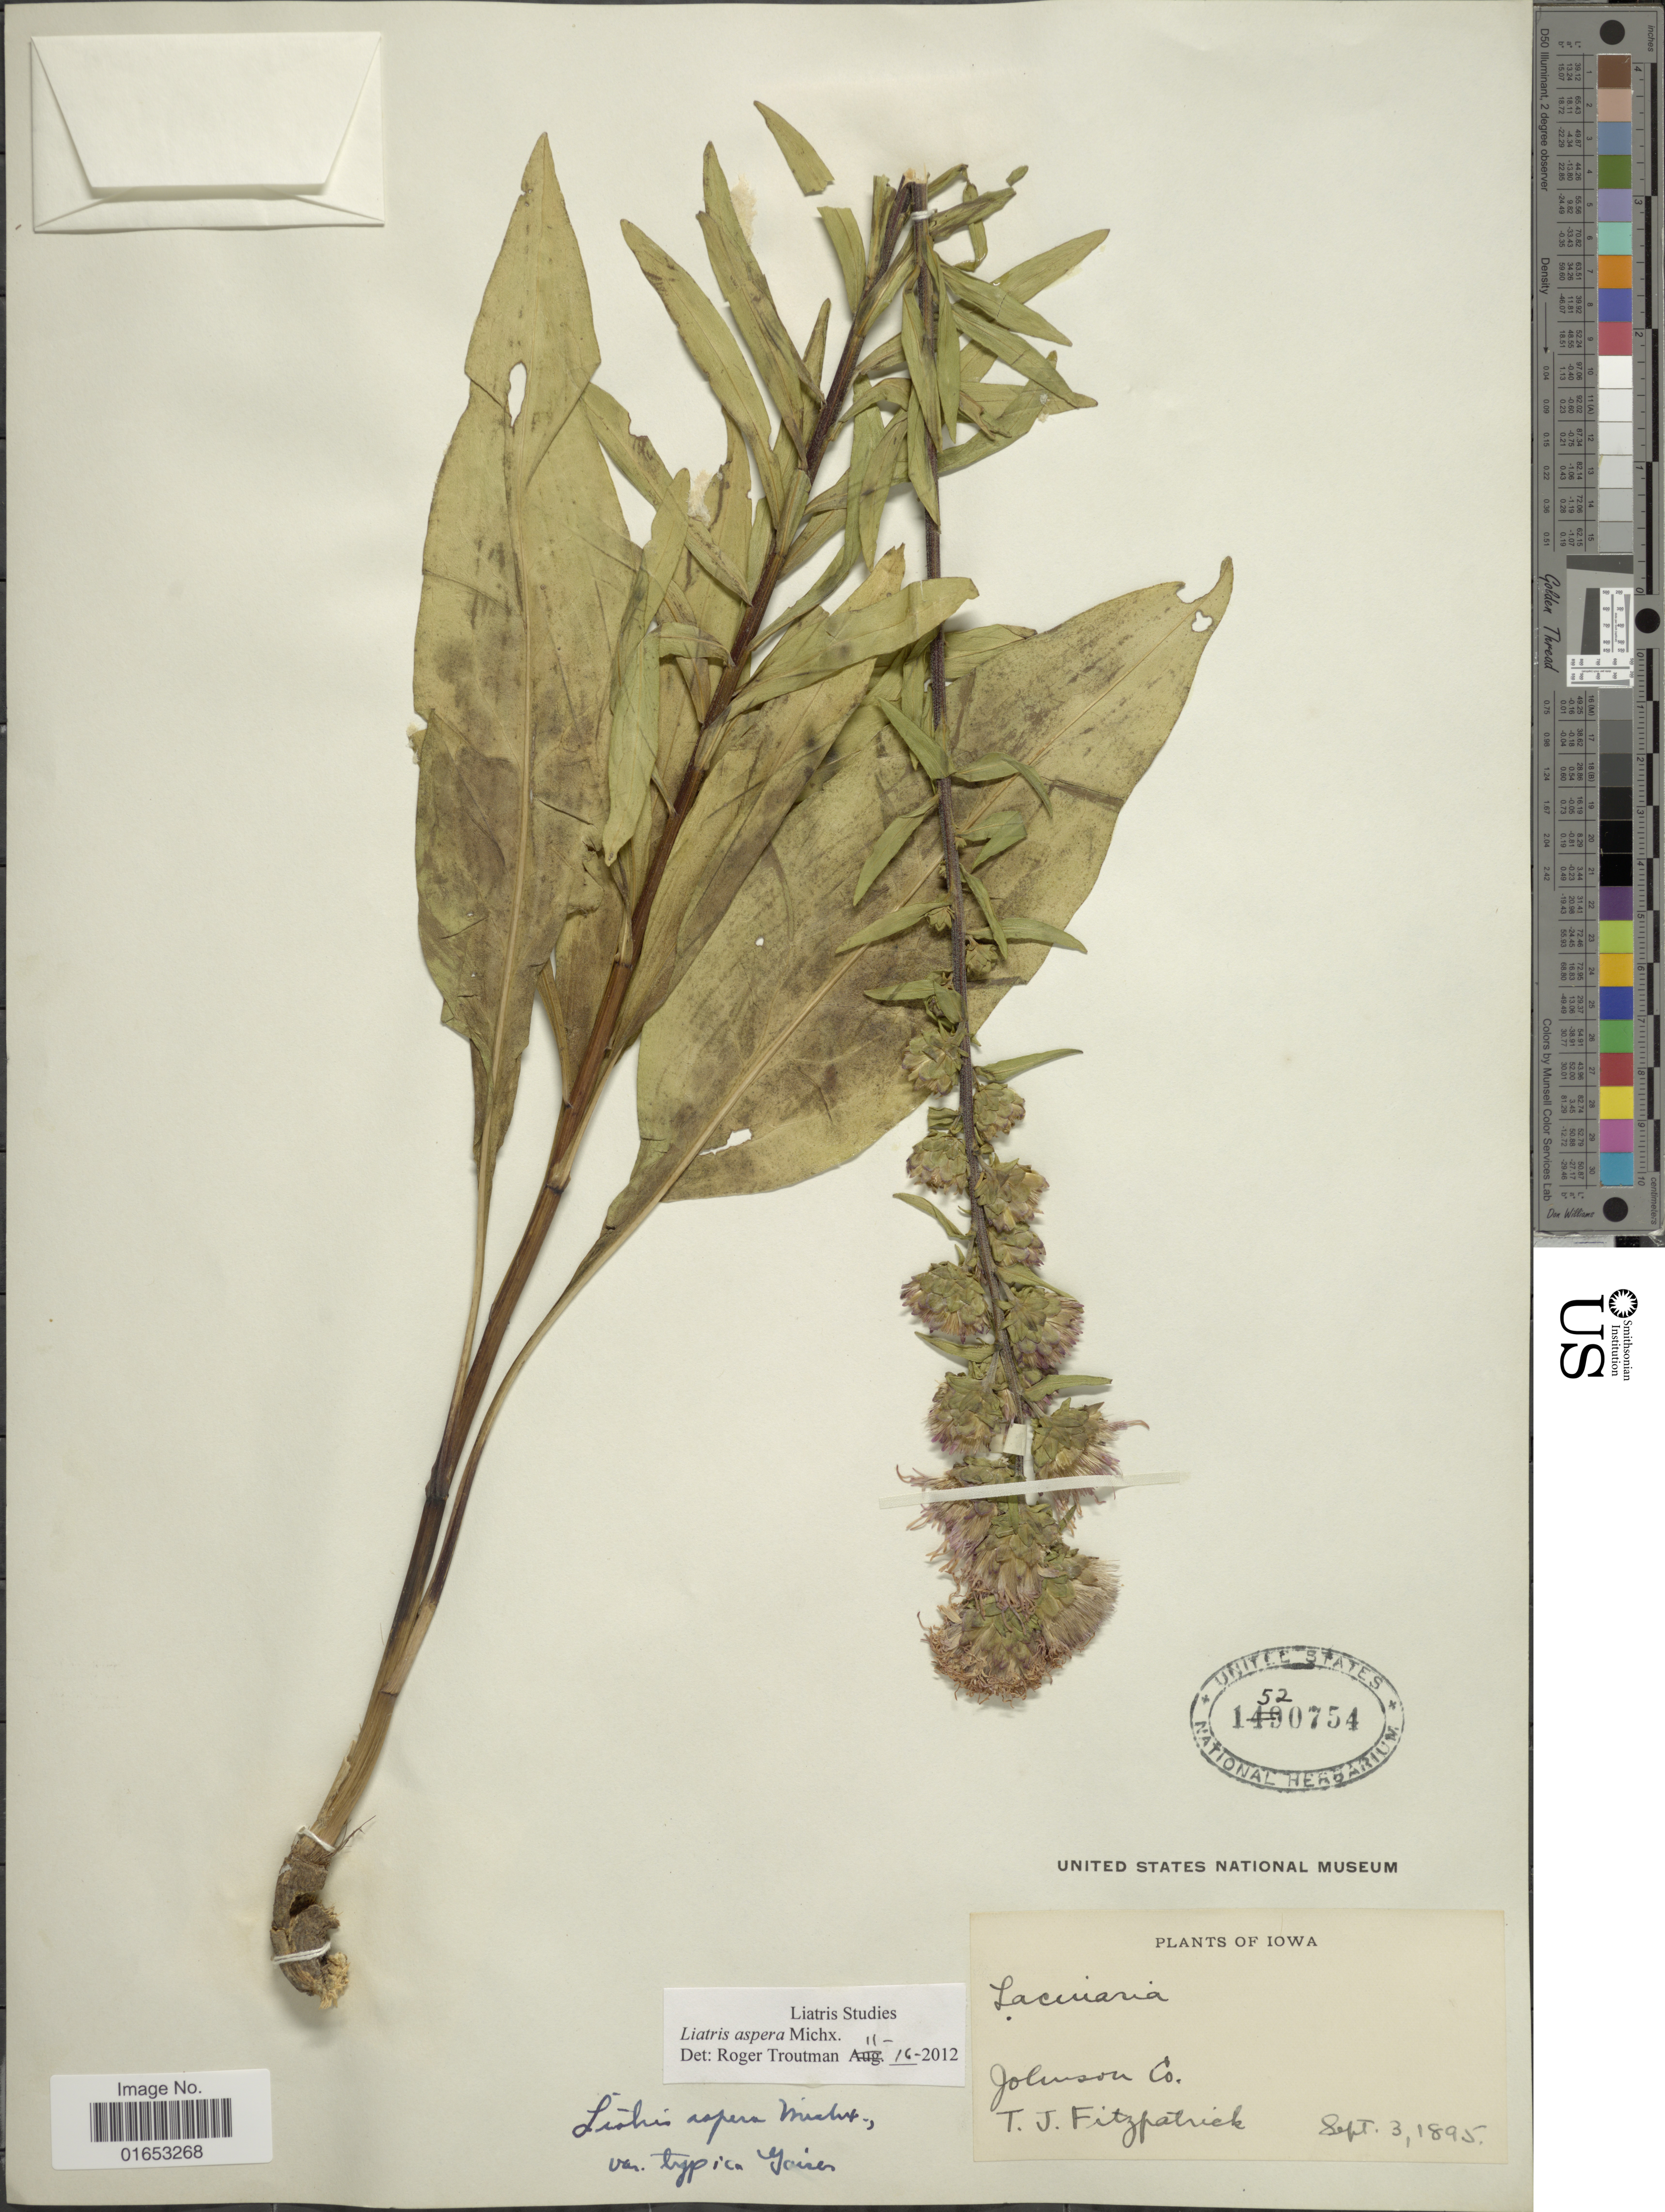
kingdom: Plantae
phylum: Tracheophyta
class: Magnoliopsida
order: Asterales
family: Asteraceae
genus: Liatris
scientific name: Liatris aspera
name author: Michx.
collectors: T. Fitzpatrick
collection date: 1895-09-03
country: United States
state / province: Iowa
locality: Johnson Co.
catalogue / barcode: US 1520754